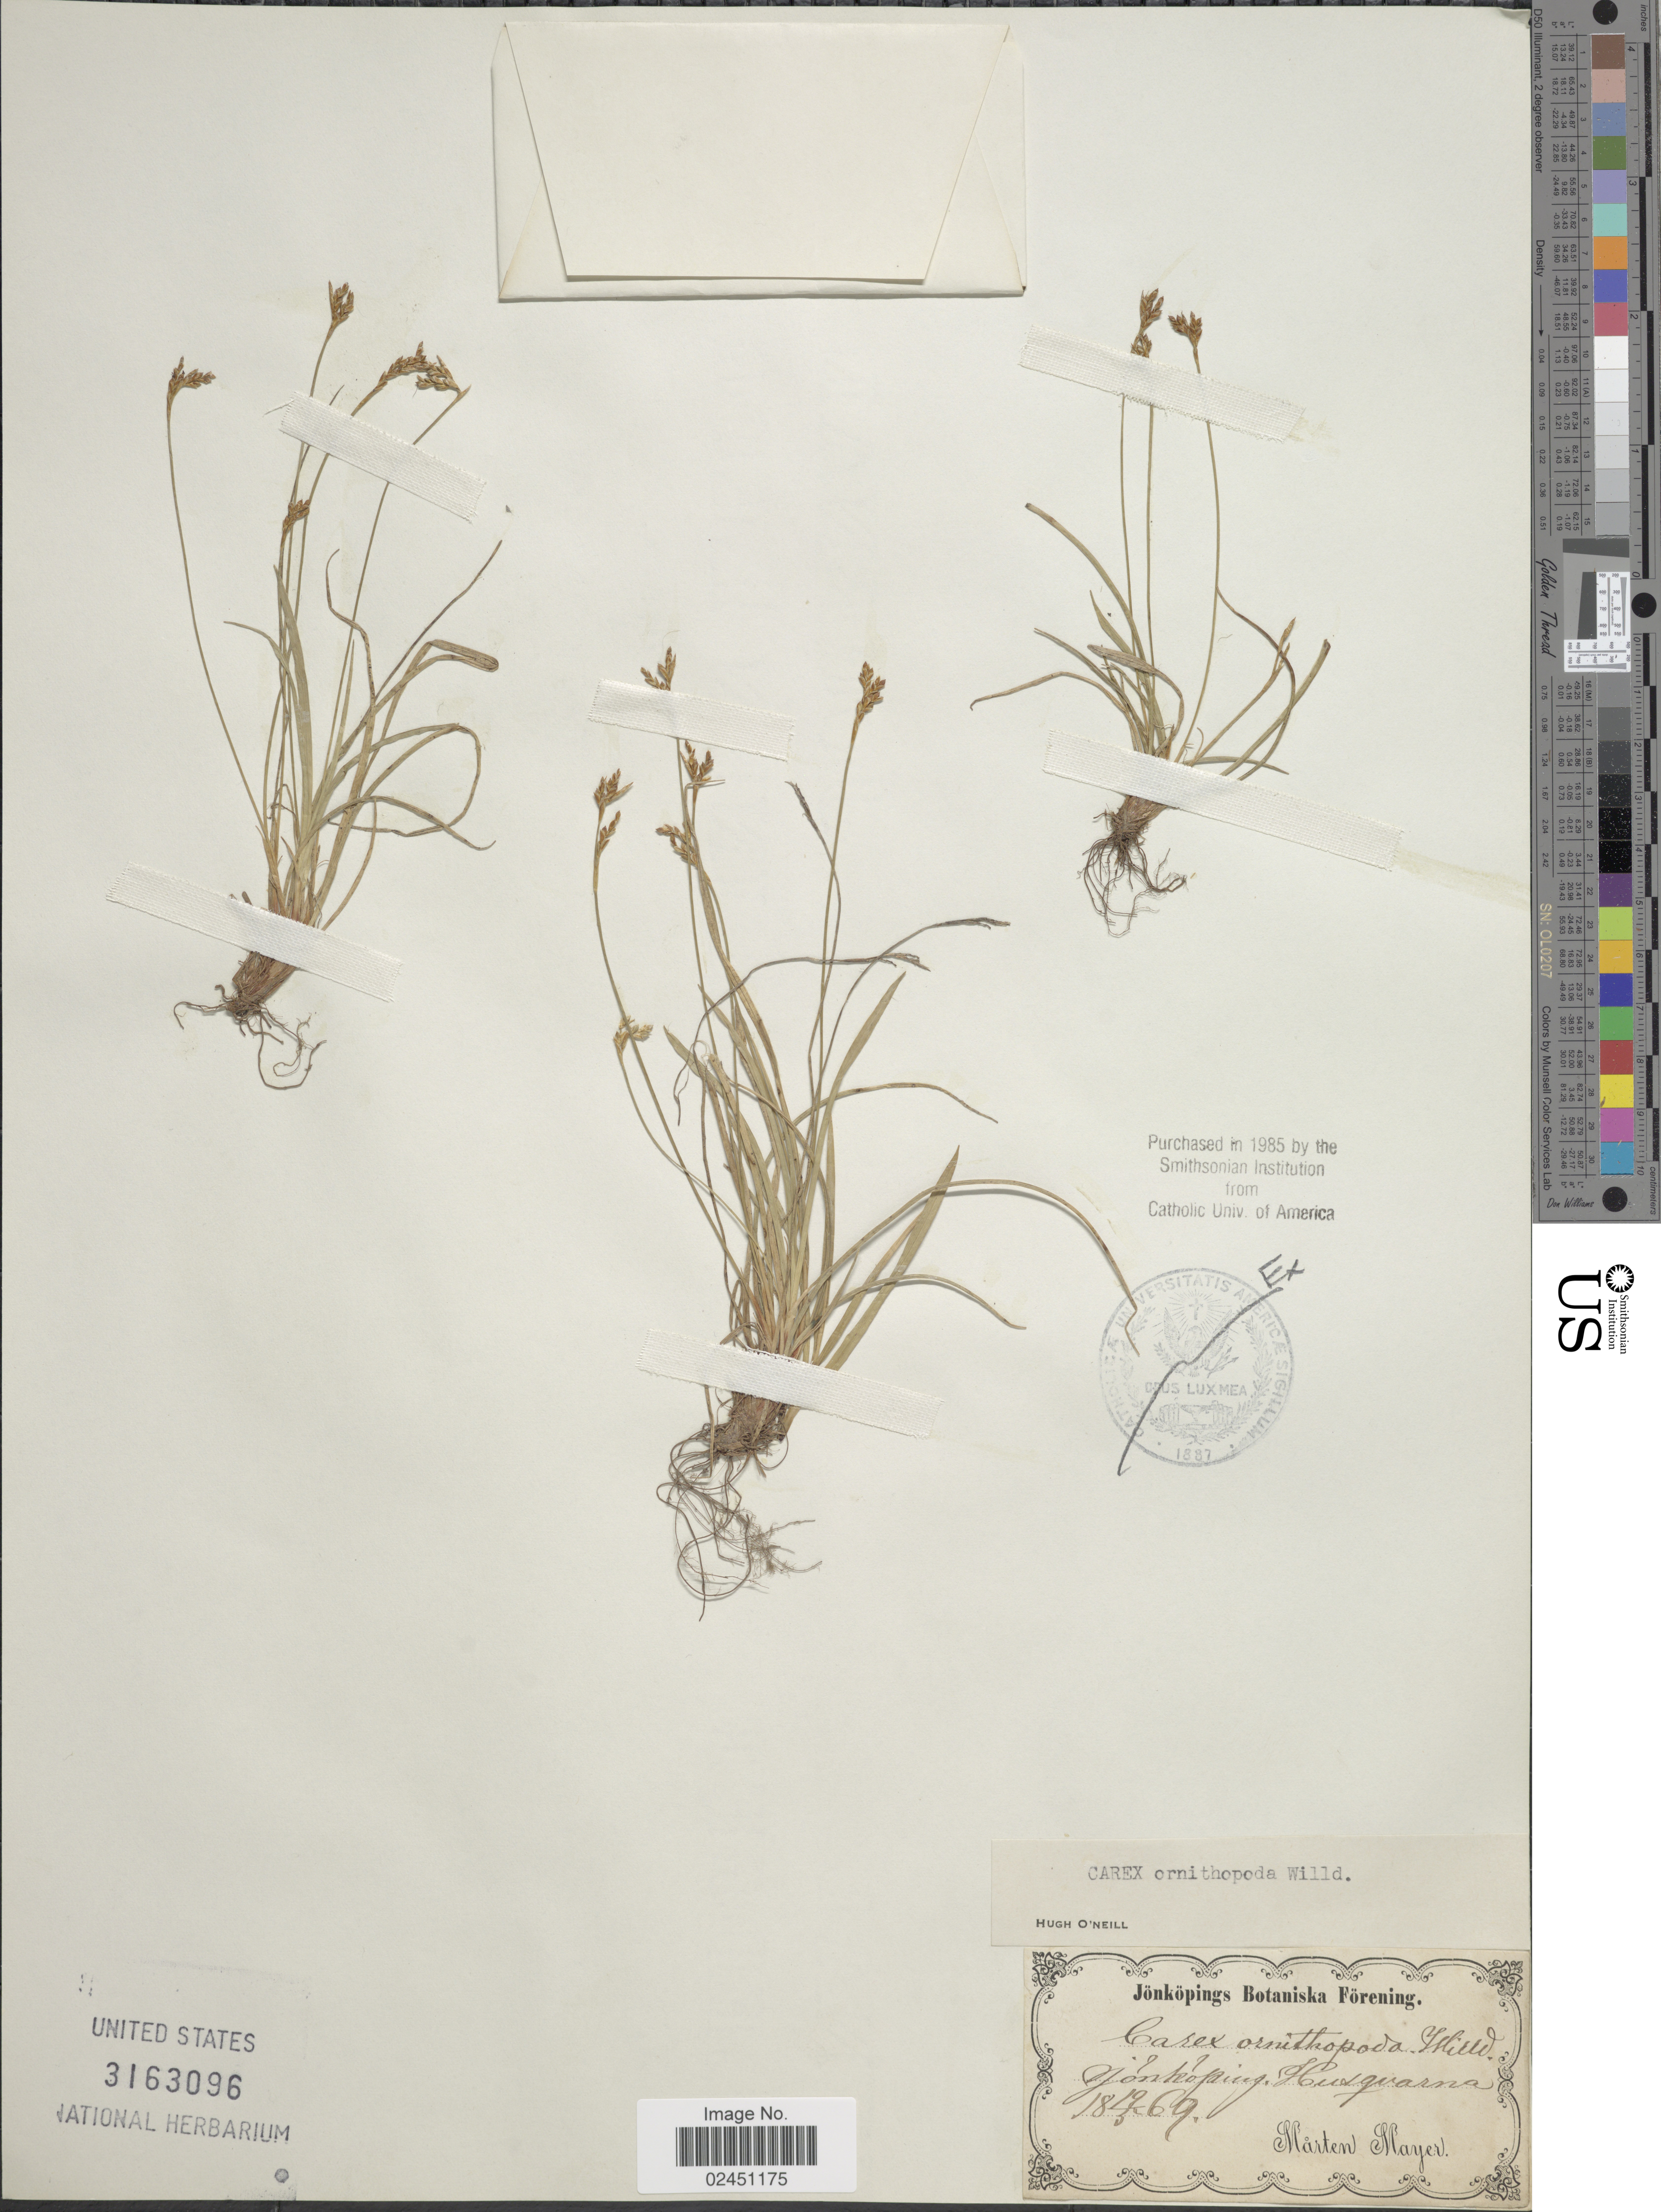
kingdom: Plantae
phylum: Tracheophyta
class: Liliopsida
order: Poales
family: Cyperaceae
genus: Carex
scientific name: Carex ornithopoda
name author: Willd.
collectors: M. Mayer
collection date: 1869-05-19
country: Sweden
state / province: Jönköping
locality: Husqvarna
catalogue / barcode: US 3163096